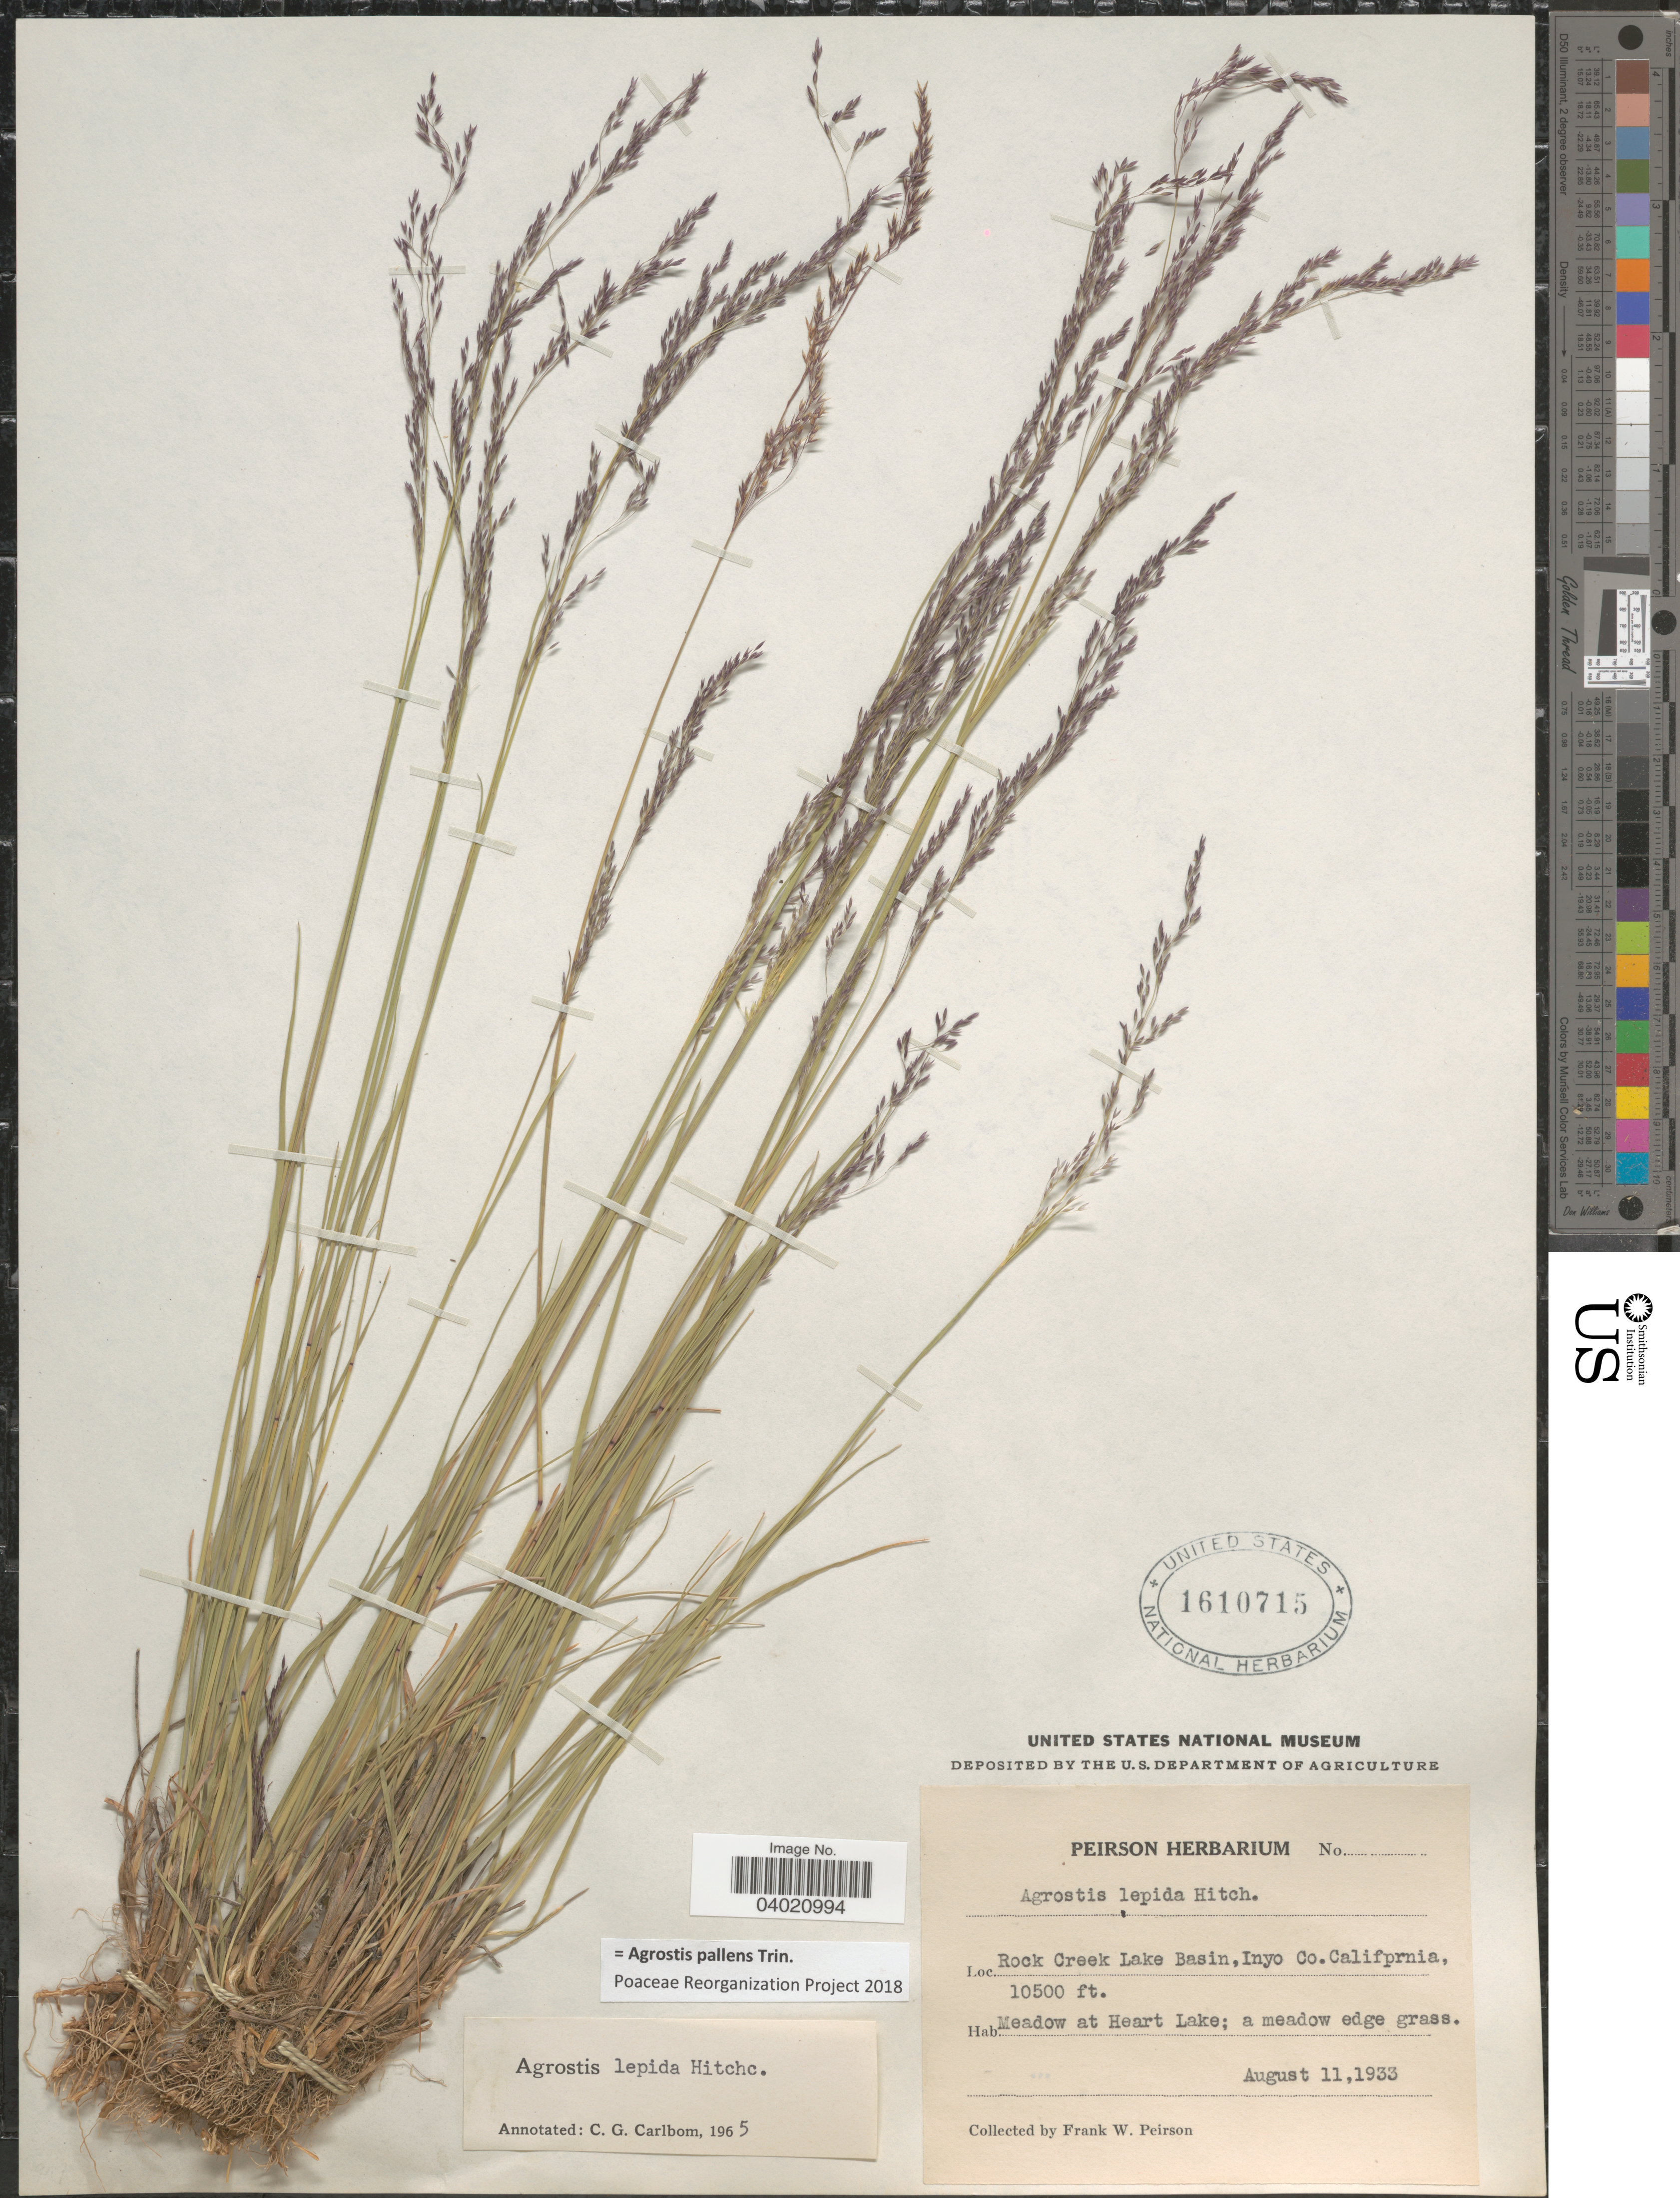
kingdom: Plantae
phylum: Tracheophyta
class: Liliopsida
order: Poales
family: Poaceae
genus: Agrostis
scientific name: Agrostis pallens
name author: Trin.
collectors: F. Peirson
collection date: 1933-08-11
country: United States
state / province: California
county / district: Inyo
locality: Rock Creek Lake Basin, Inyo Co. Meadow at Heart Lake; a meadow edge grass.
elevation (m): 3200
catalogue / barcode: US 1610715